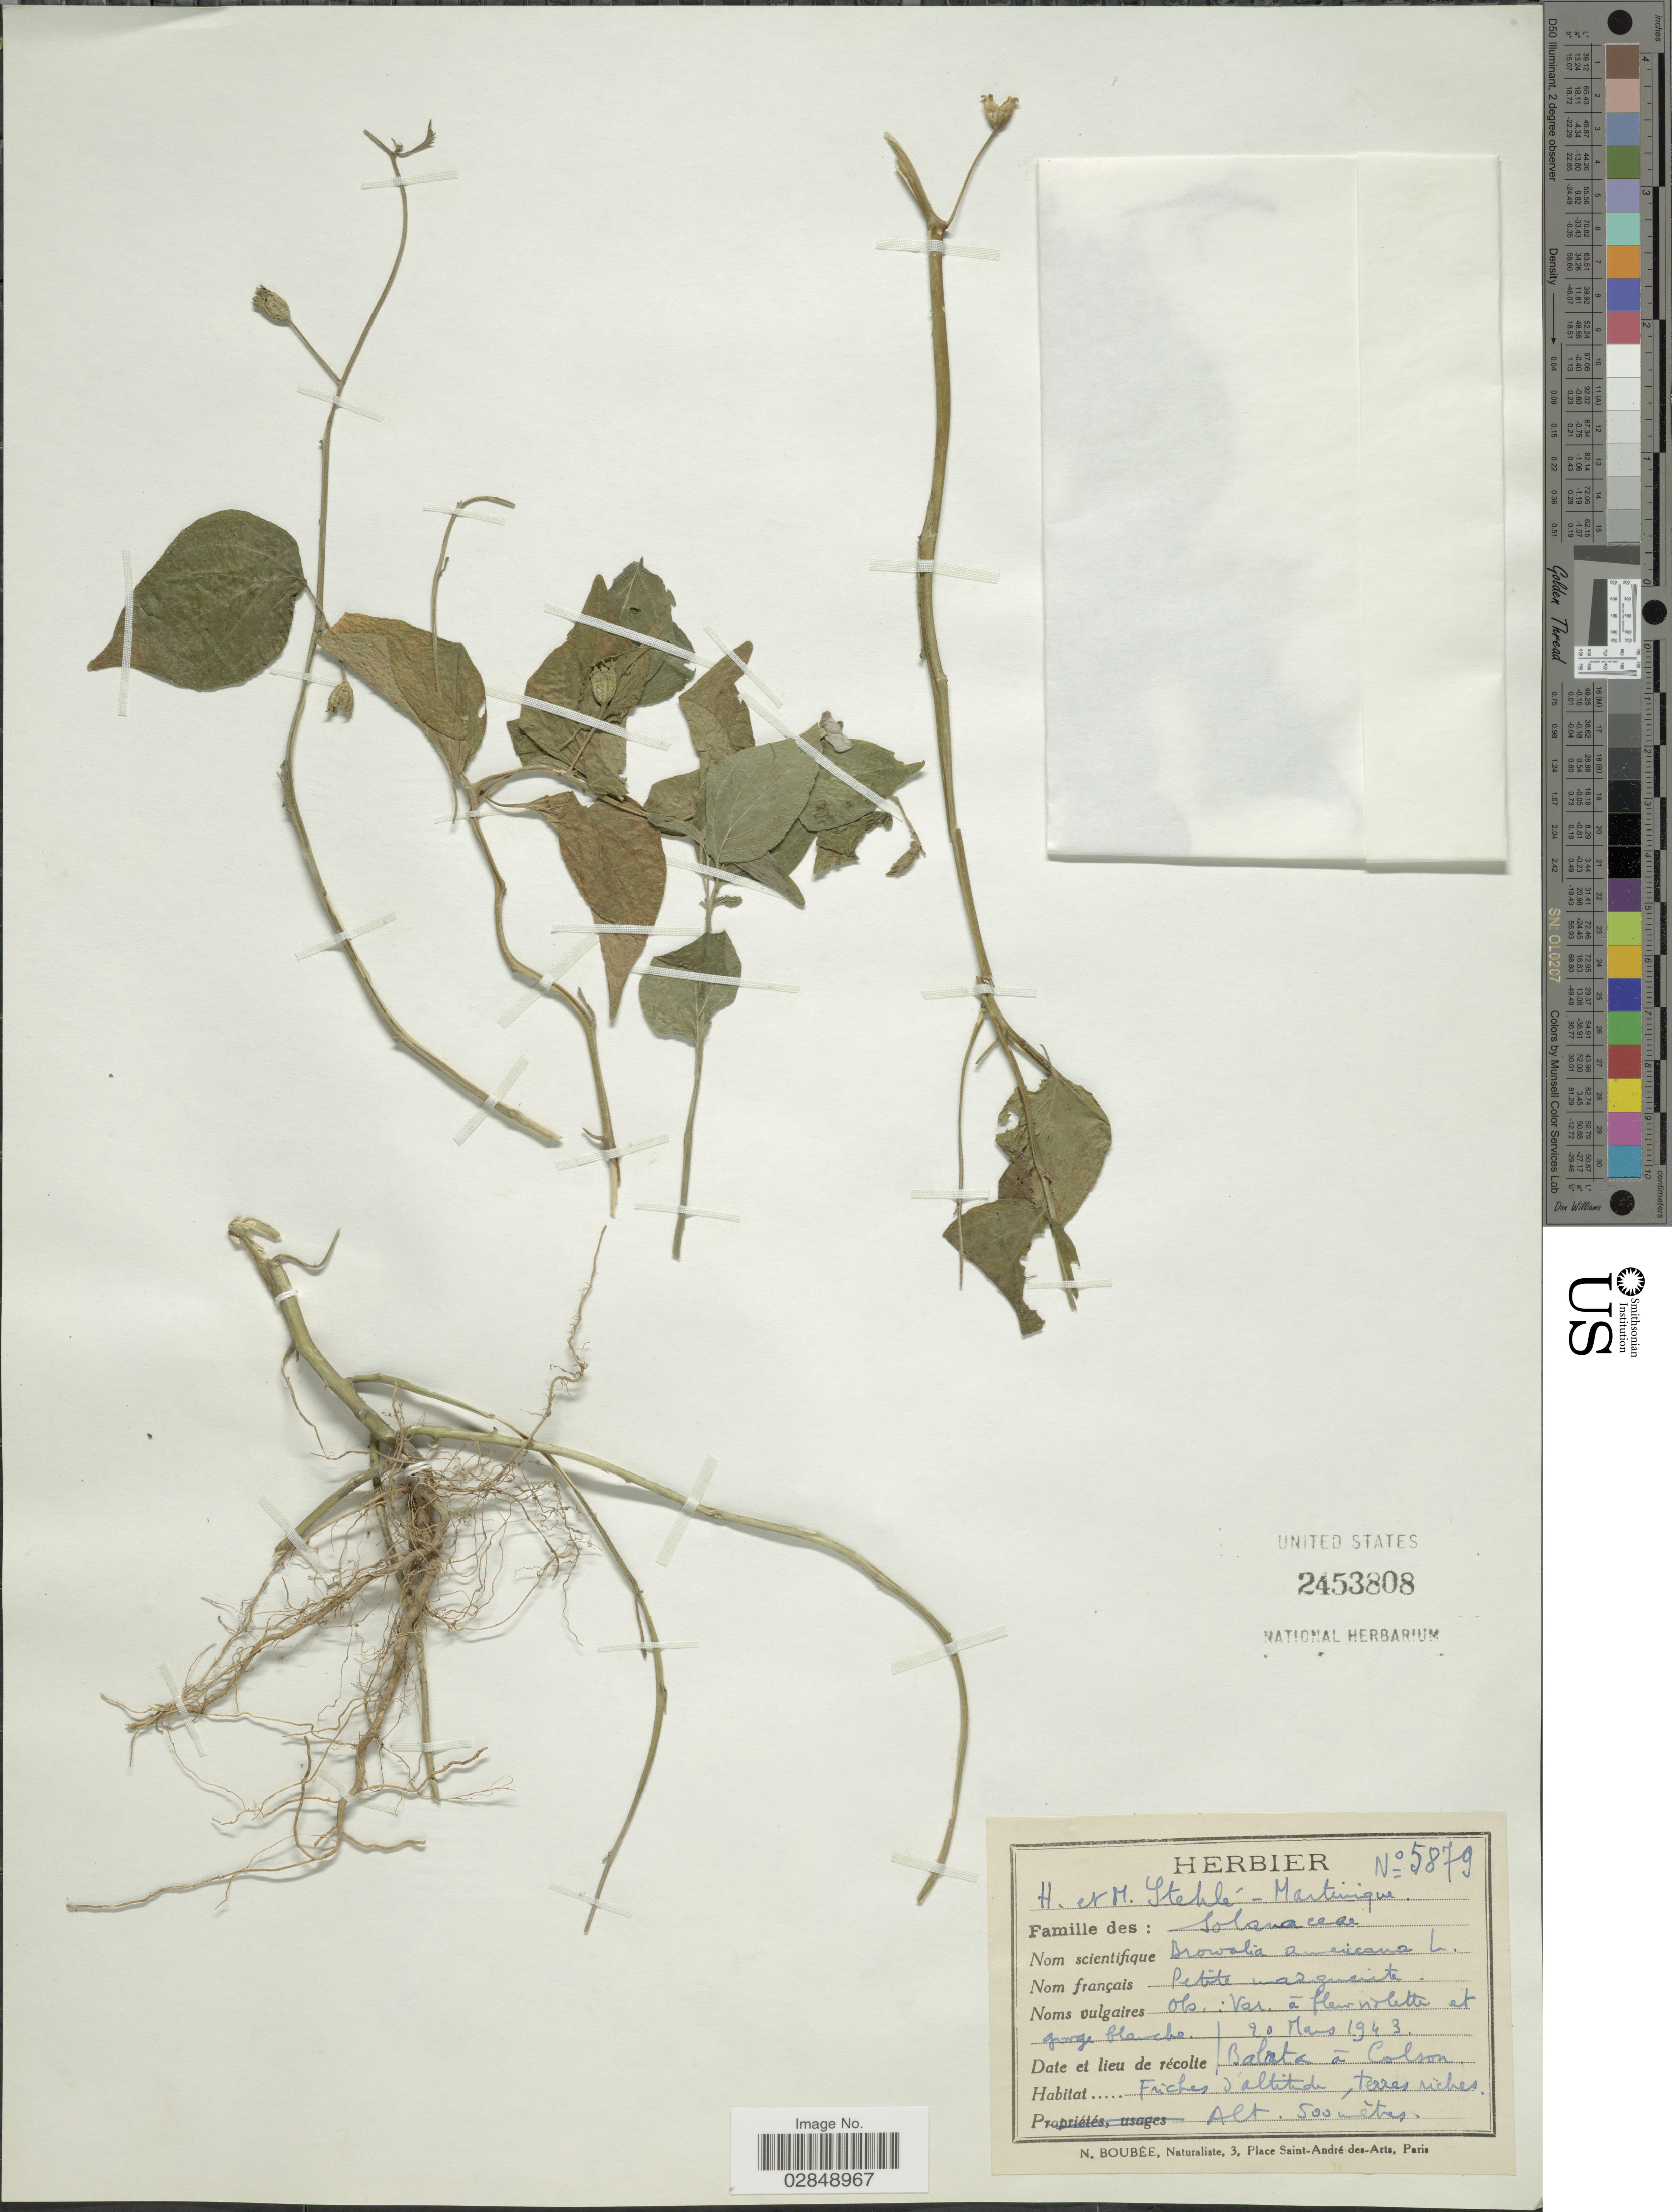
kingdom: Plantae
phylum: Tracheophyta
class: Magnoliopsida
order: Solanales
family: Solanaceae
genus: Browallia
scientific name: Browallia americana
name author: L.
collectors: H. Stehlé & M. Stehlé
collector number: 5879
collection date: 1943-05-20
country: Martinique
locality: Balata á Colson.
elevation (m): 500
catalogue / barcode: US 2453808